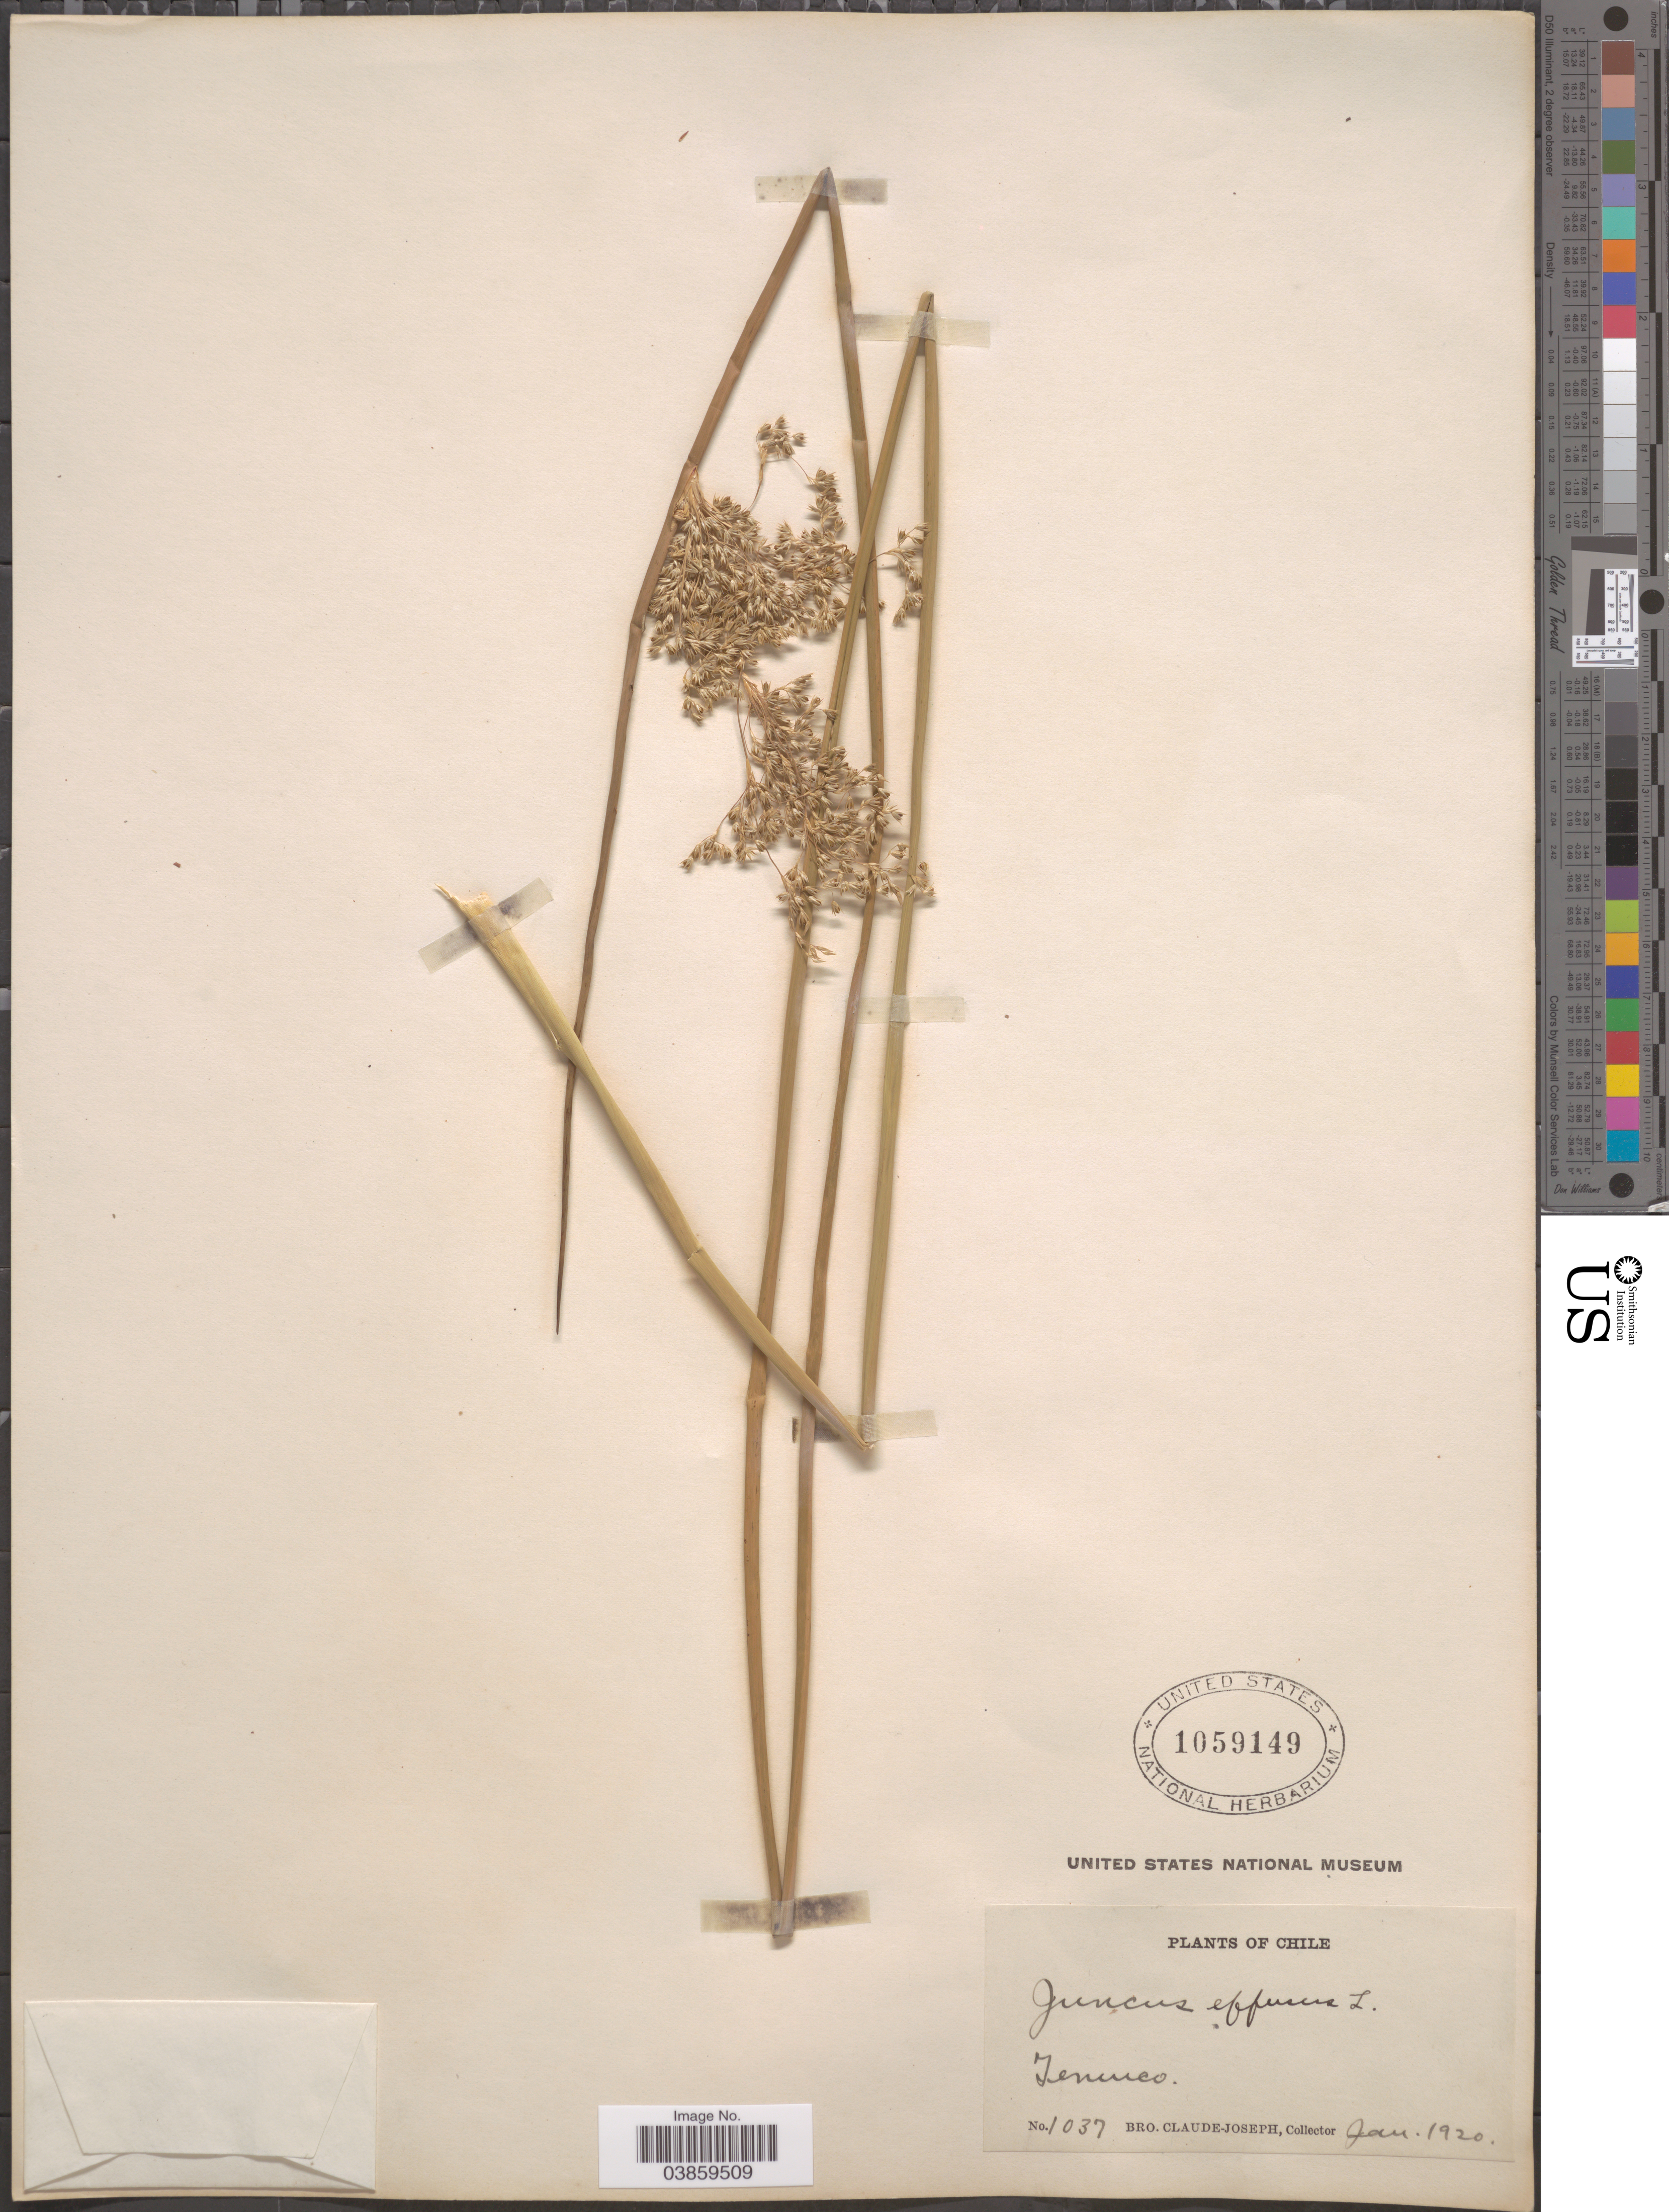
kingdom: Plantae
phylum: Tracheophyta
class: Liliopsida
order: Poales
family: Juncaceae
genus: Juncus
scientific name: Juncus effusus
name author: L.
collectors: Bro. Claude-Joseph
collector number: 1037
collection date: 1920-01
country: Chile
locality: Temuco.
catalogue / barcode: US 1059149